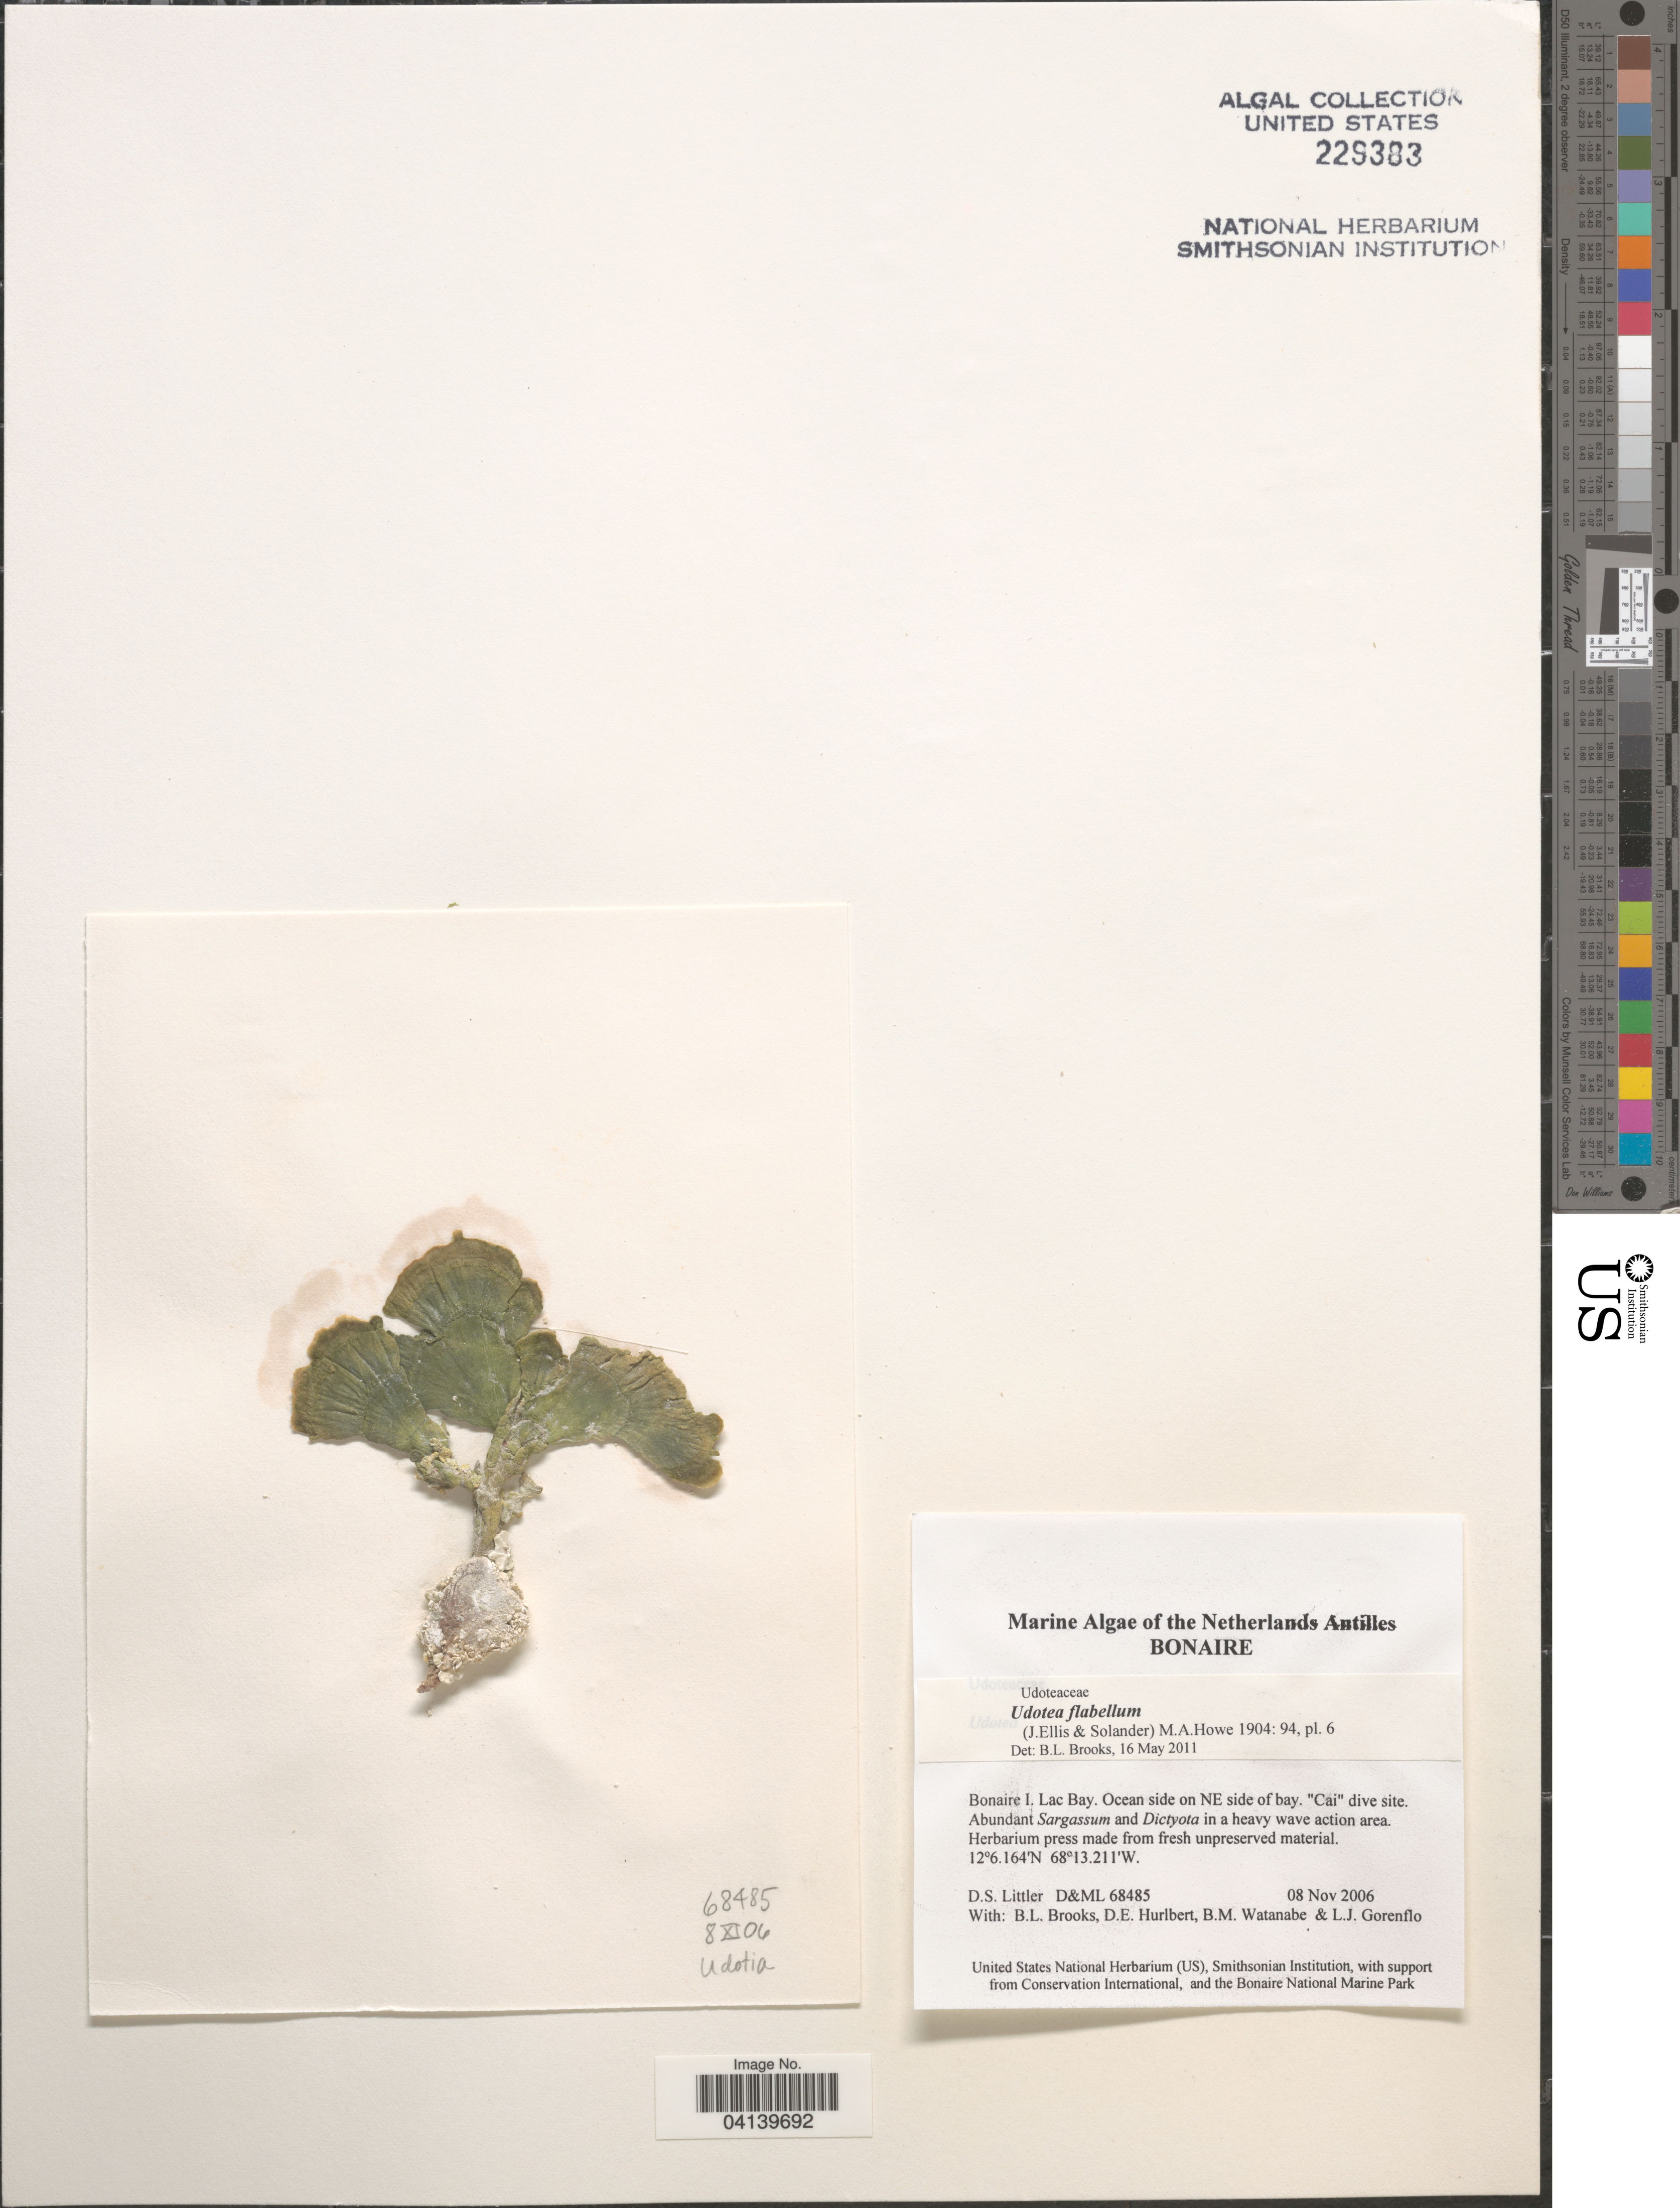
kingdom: Plantae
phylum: Chlorophyta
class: Ulvophyceae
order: Bryopsidales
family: Udoteaceae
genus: Udotea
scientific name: Udotea flabellum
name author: (J. Ellis & Sol.) M. Howe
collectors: D. S. Littler, B. Brooks, D. Hurlbert, B. Watanabe & L. Gorenflo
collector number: D&ML 68485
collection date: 2006-11-08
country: Netherlands Antilles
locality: Bonaire. Bonaire I. Lac Bay. Ocean side on NE side of bay. "Cai" dive site.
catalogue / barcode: US 229383